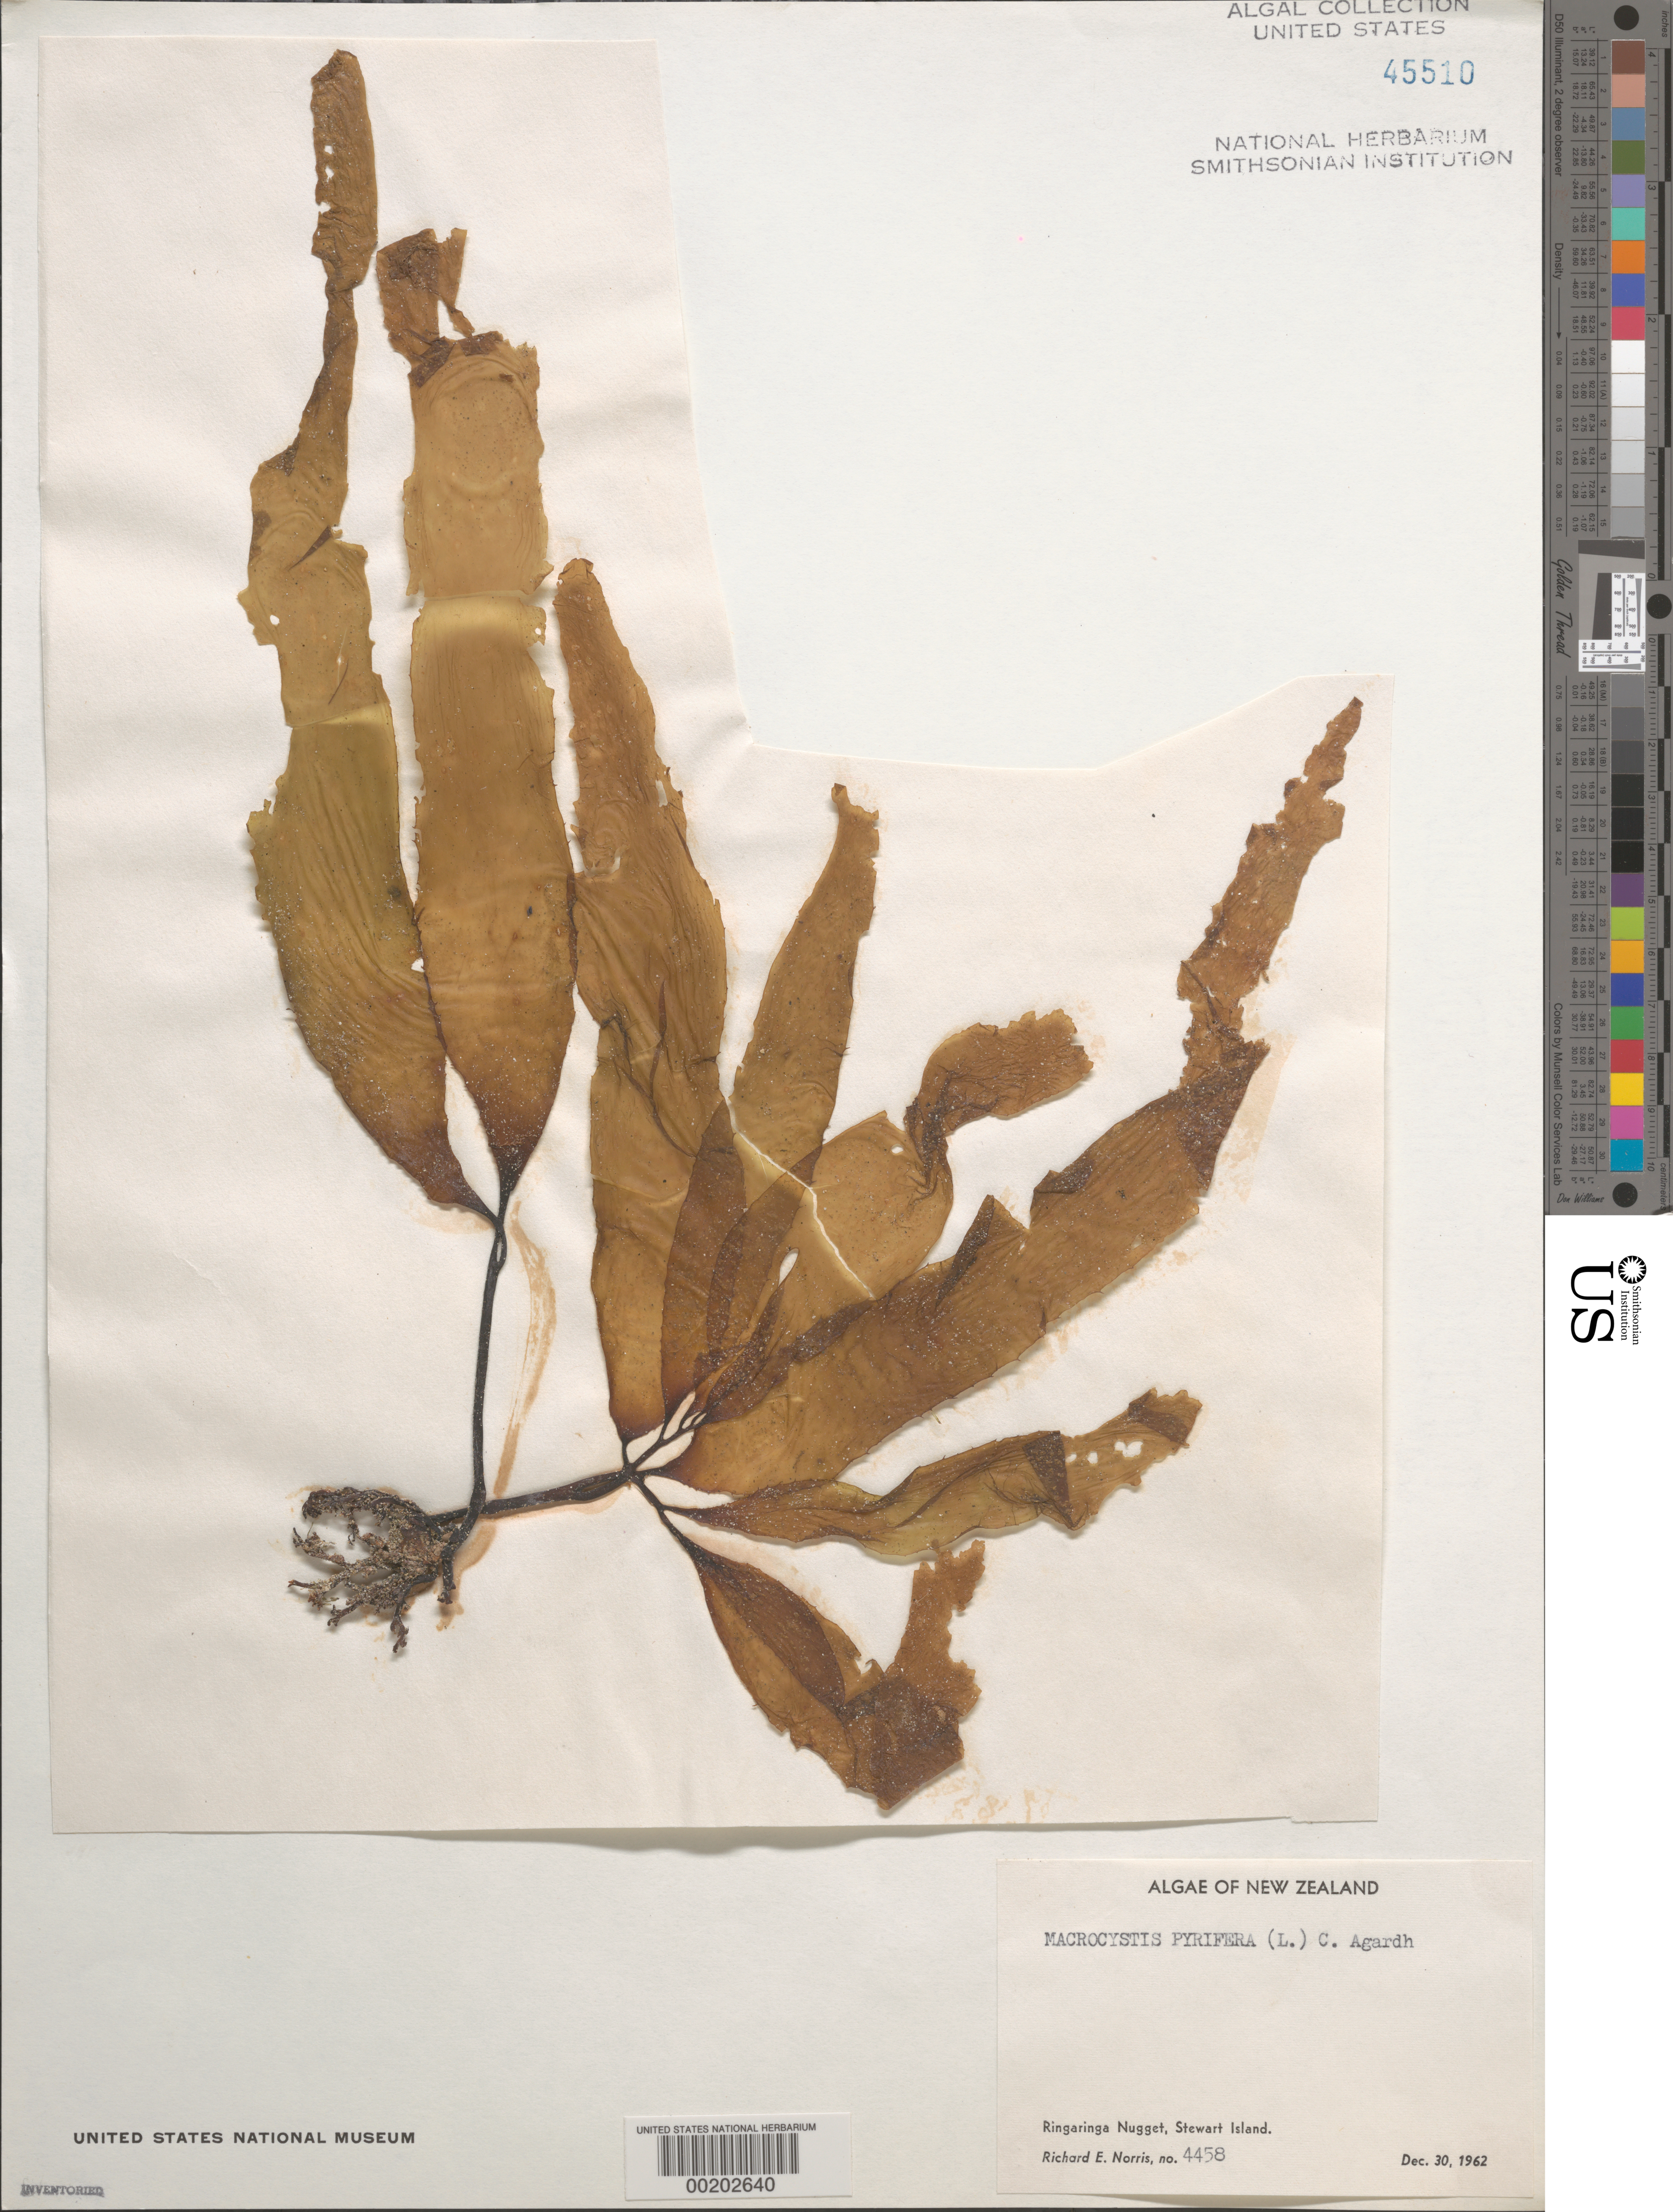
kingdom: Chromista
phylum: Ochrophyta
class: Phaeophyceae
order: Laminariales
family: Laminariaceae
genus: Macrocystis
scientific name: Macrocystis pyrifera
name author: (L.) C. Agardh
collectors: R. E. Norris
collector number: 4458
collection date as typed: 30 Dec 1962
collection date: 1962-12-30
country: New Zealand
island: Stewart Island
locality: Ringaringa Nugget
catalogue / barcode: US 45510